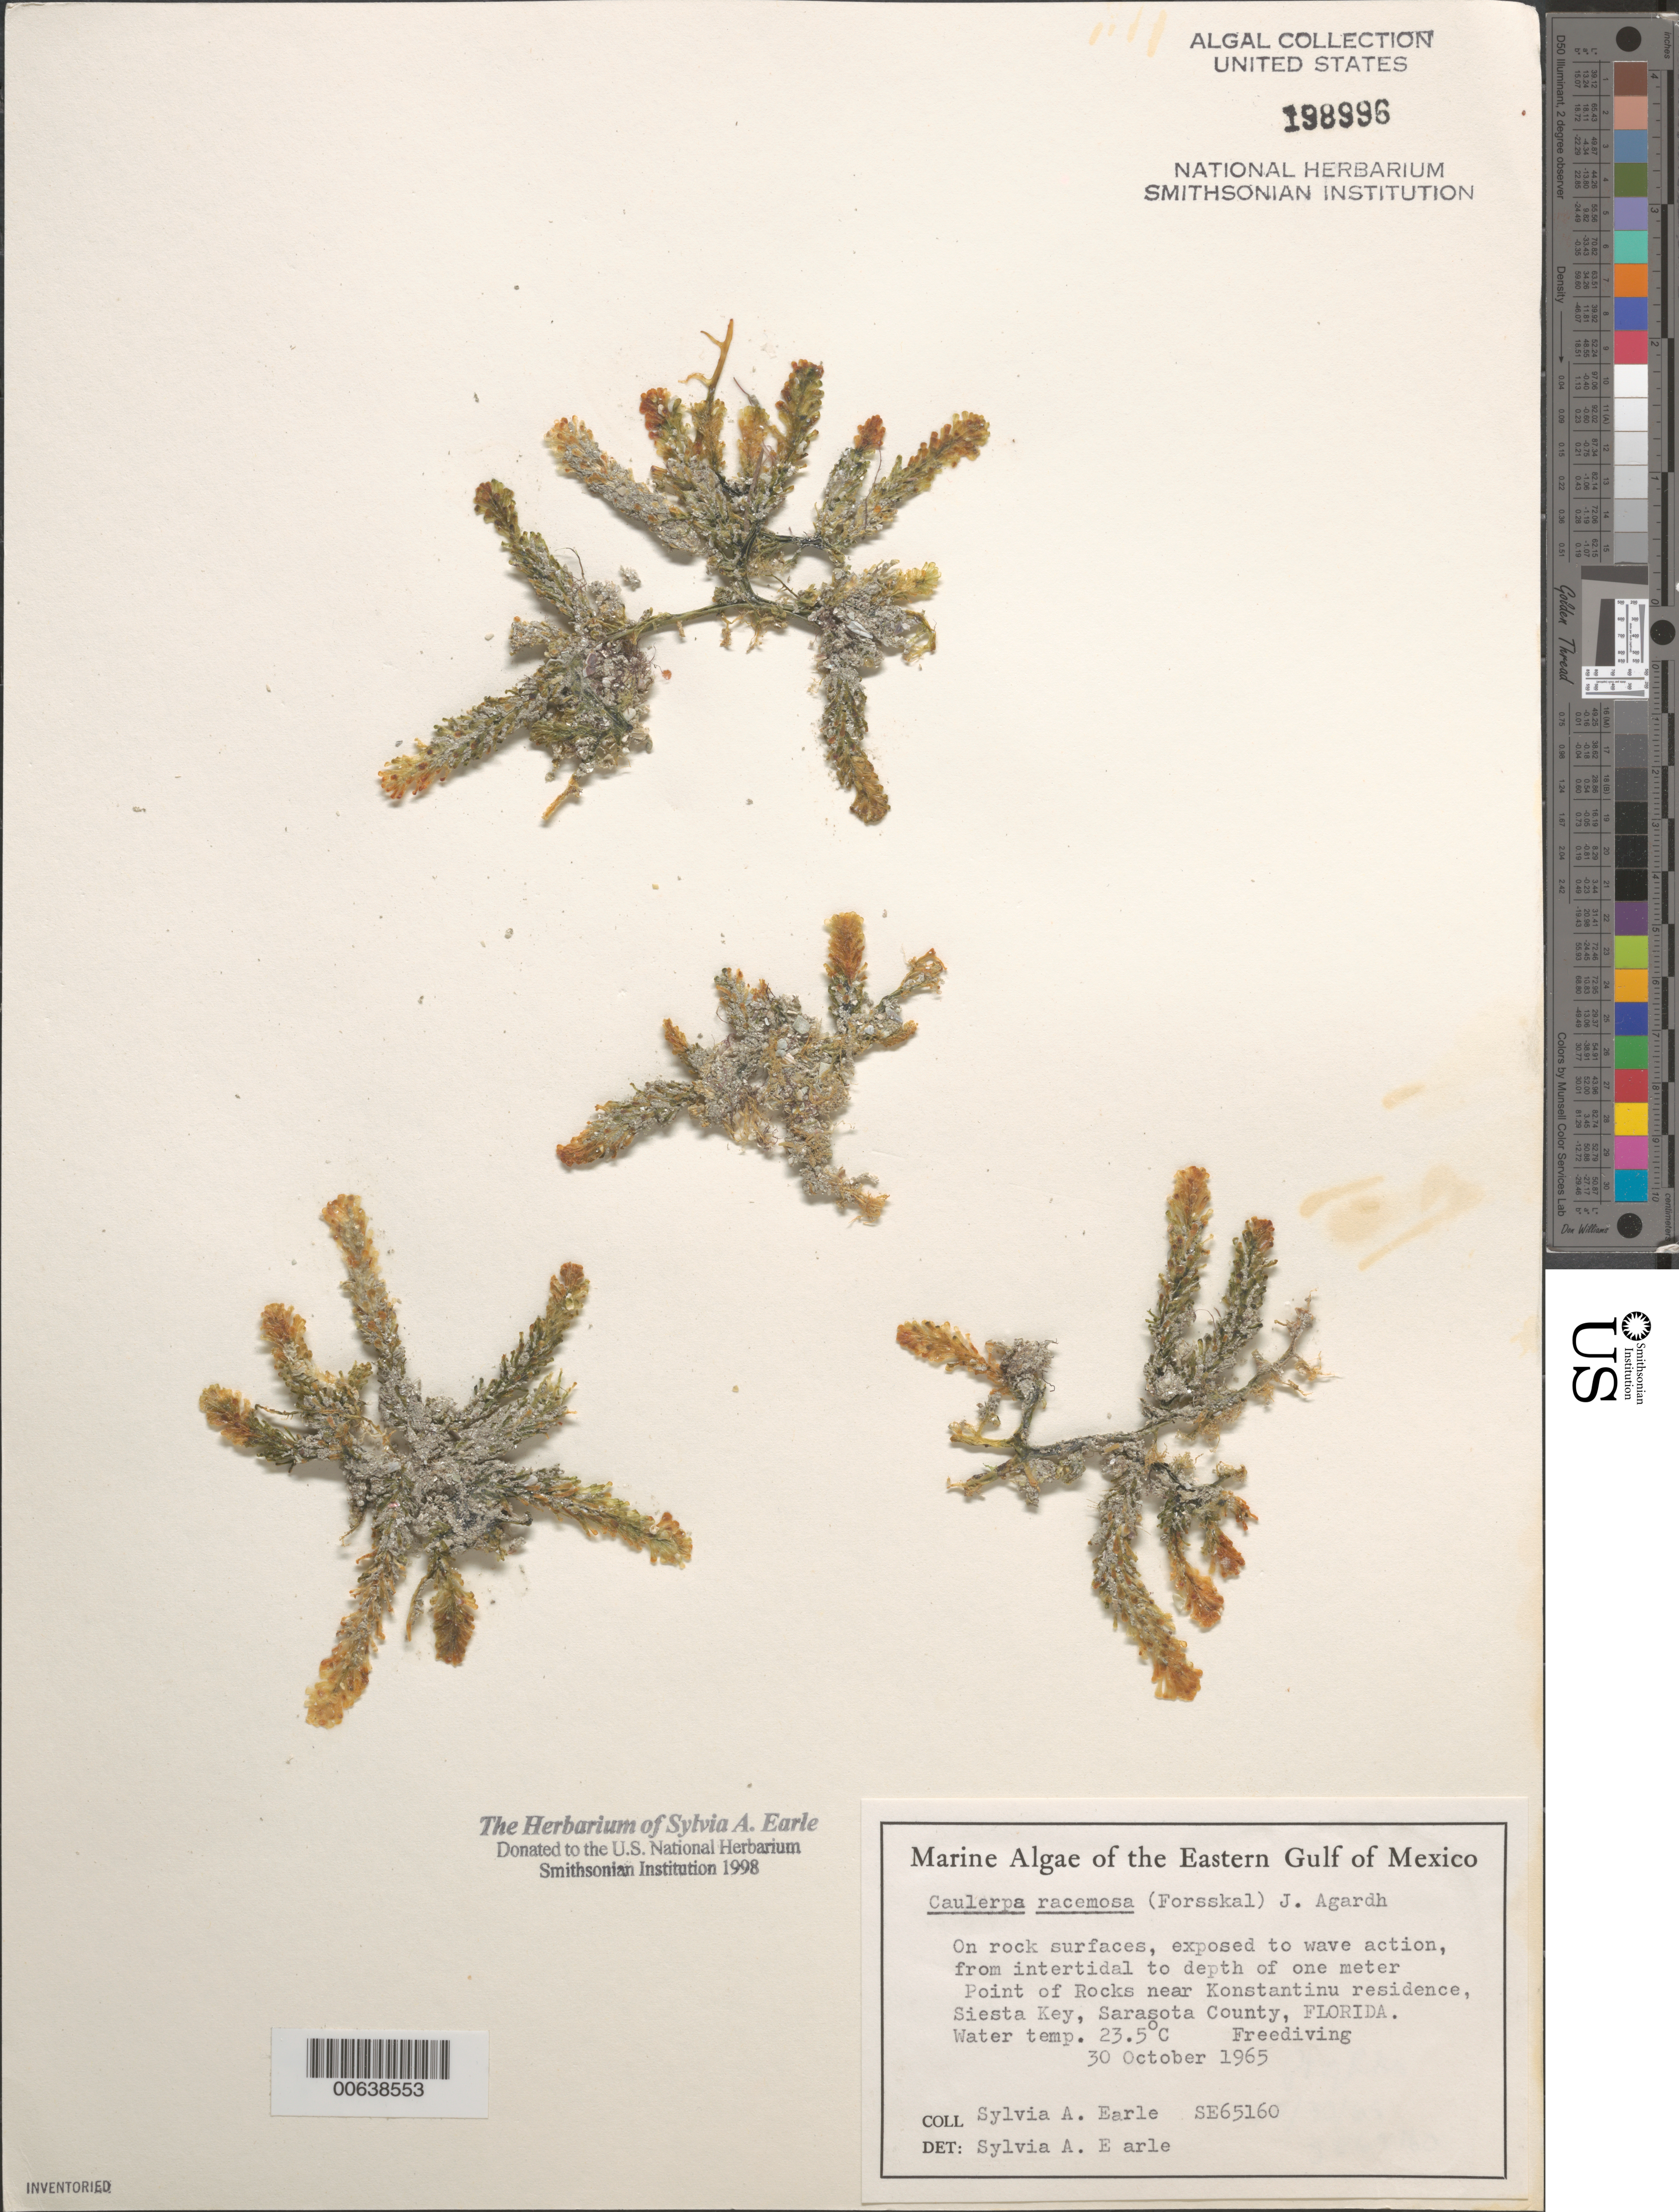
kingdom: Plantae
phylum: Chlorophyta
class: Ulvophyceae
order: Bryopsidales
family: Caulerpaceae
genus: Caulerpa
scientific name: Caulerpa racemosa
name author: (Forssk.) J. Agardh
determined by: Earle, S. A.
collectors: S. A. Earle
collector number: Se 65160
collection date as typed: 30 Oct 1965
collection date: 1965-10-30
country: United States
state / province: Florida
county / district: Sarasota County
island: Siesta Key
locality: Point of Rocks near Konstantinu residence, Sarasota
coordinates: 27 14.6'N, 82 32.1'W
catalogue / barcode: US 198996